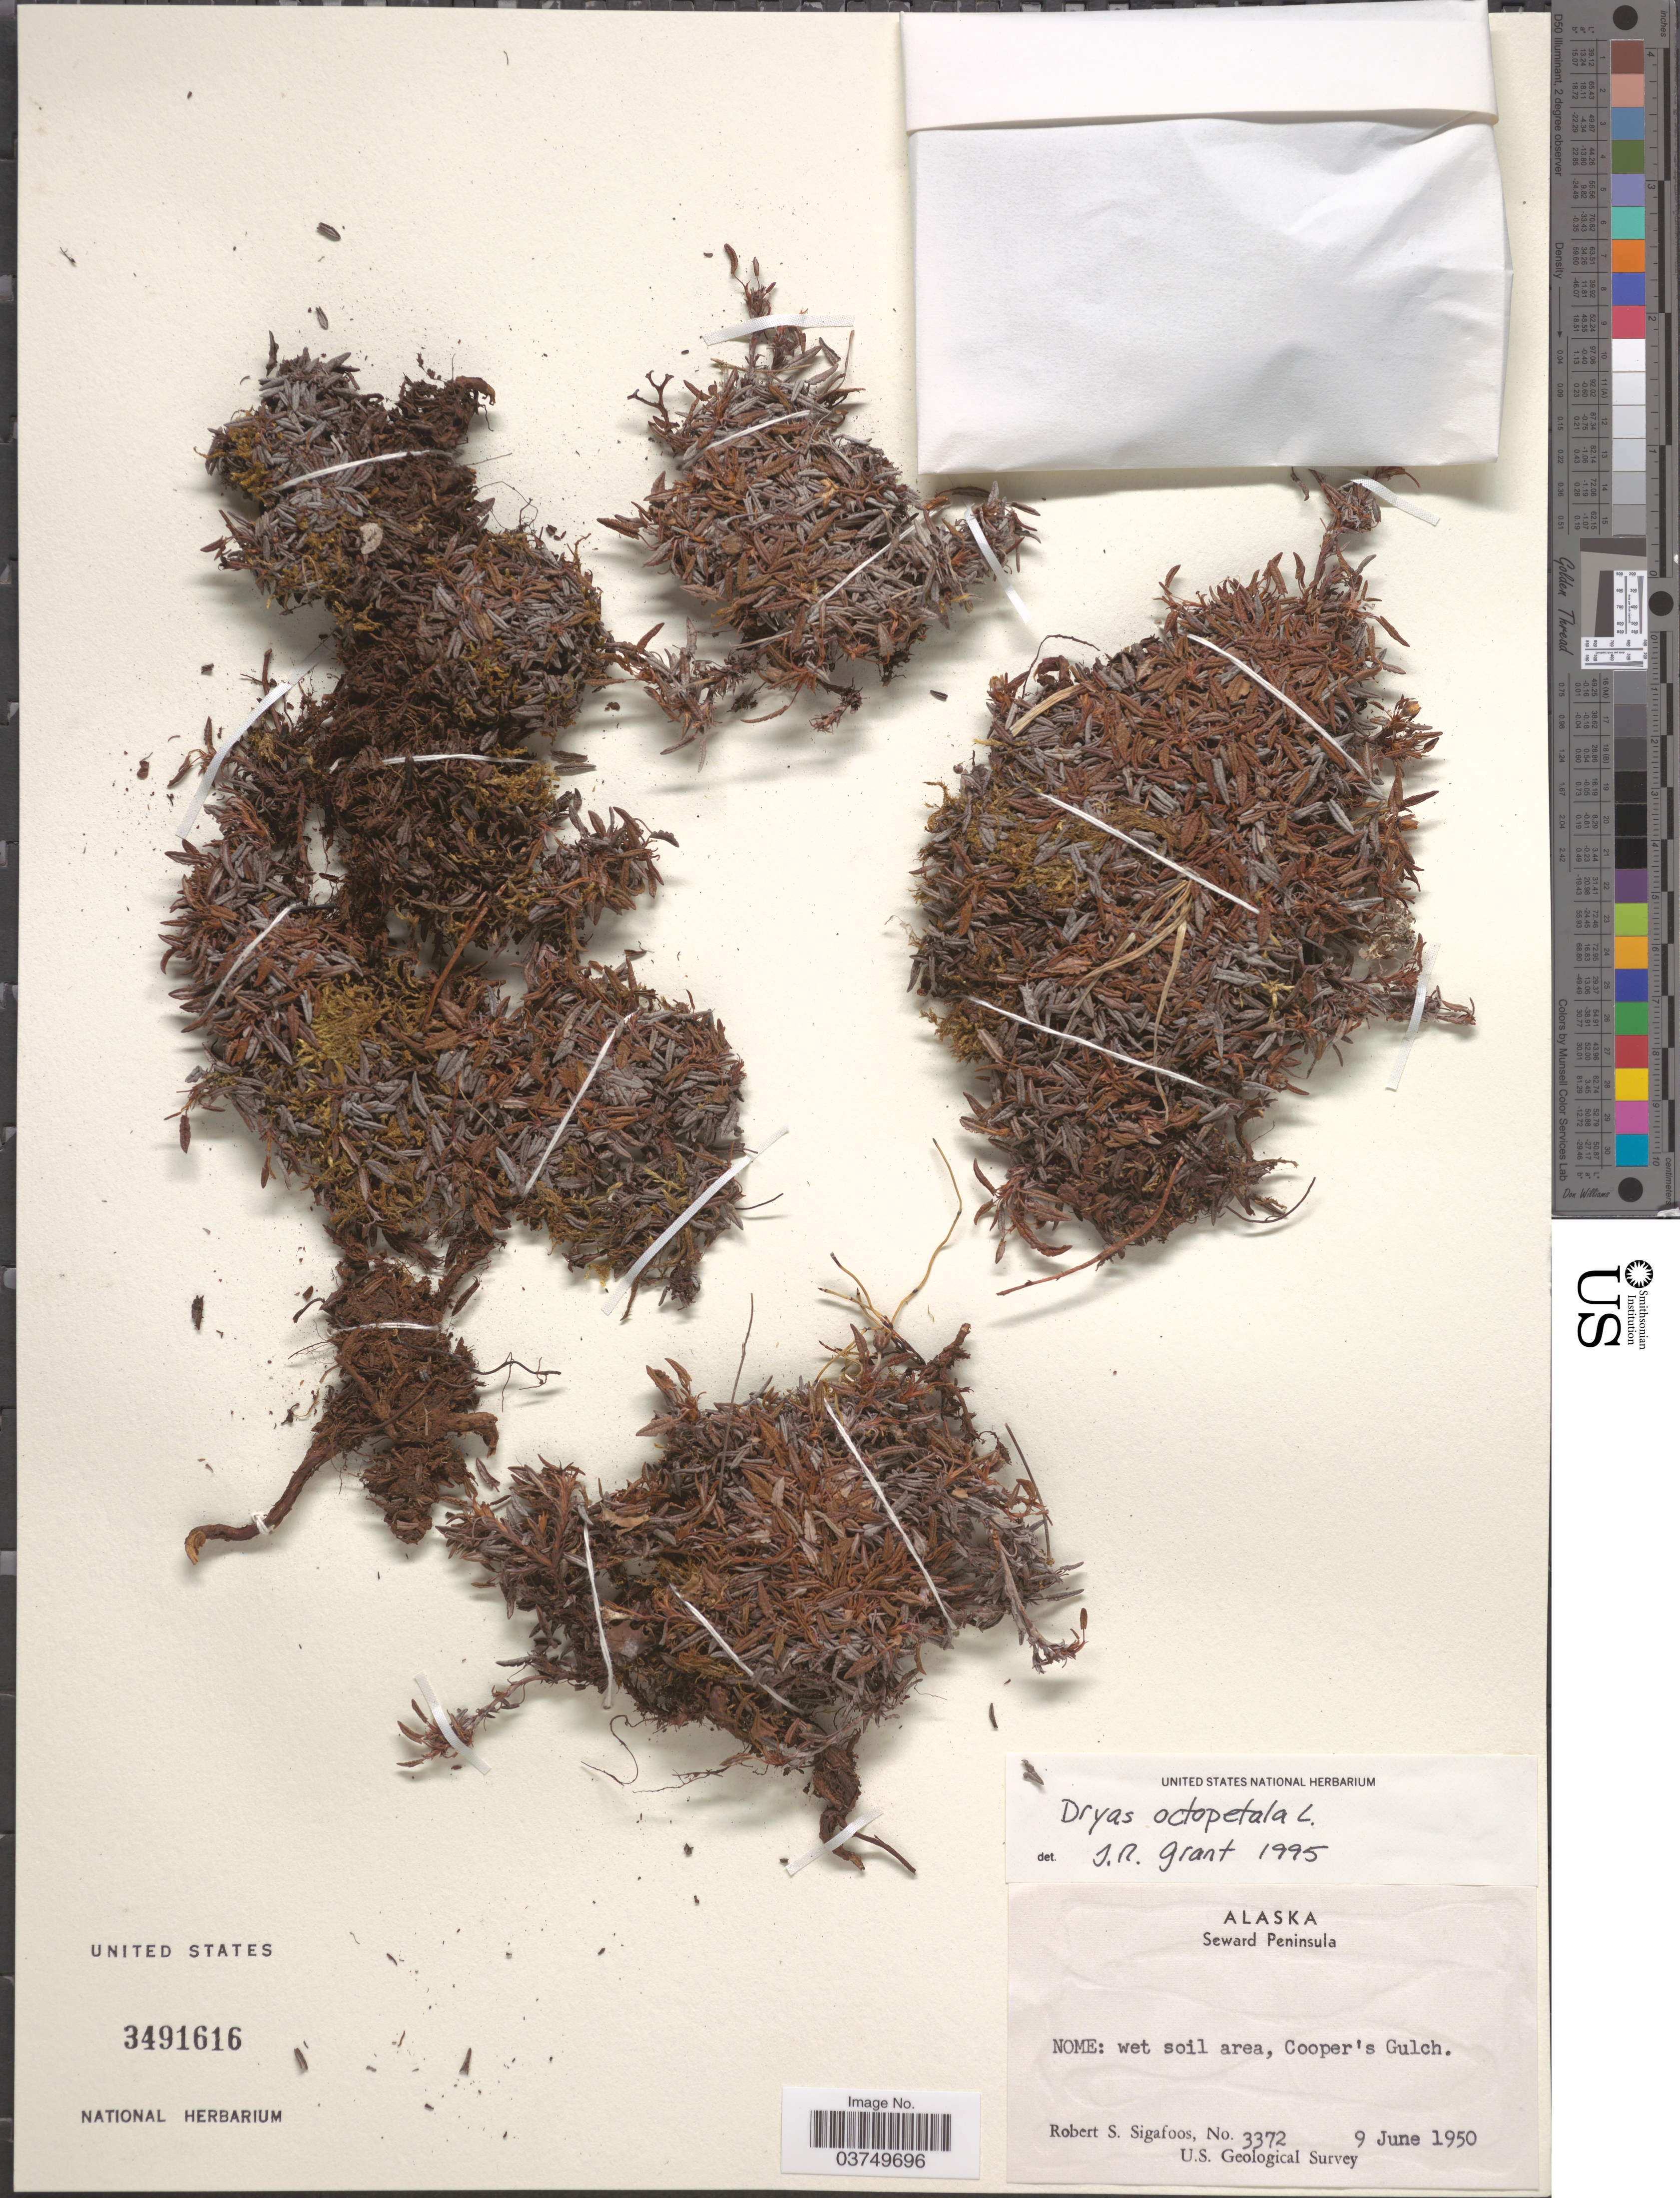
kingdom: Plantae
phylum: Tracheophyta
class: Magnoliopsida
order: Rosales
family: Rosaceae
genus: Dryas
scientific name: Dryas octopetala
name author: L.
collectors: R. Sigafoos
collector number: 3372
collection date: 1950-06-09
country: United States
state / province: Alaska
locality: Seward Peninsula. Nome: Cooper's Gulch.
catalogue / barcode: US 3491616